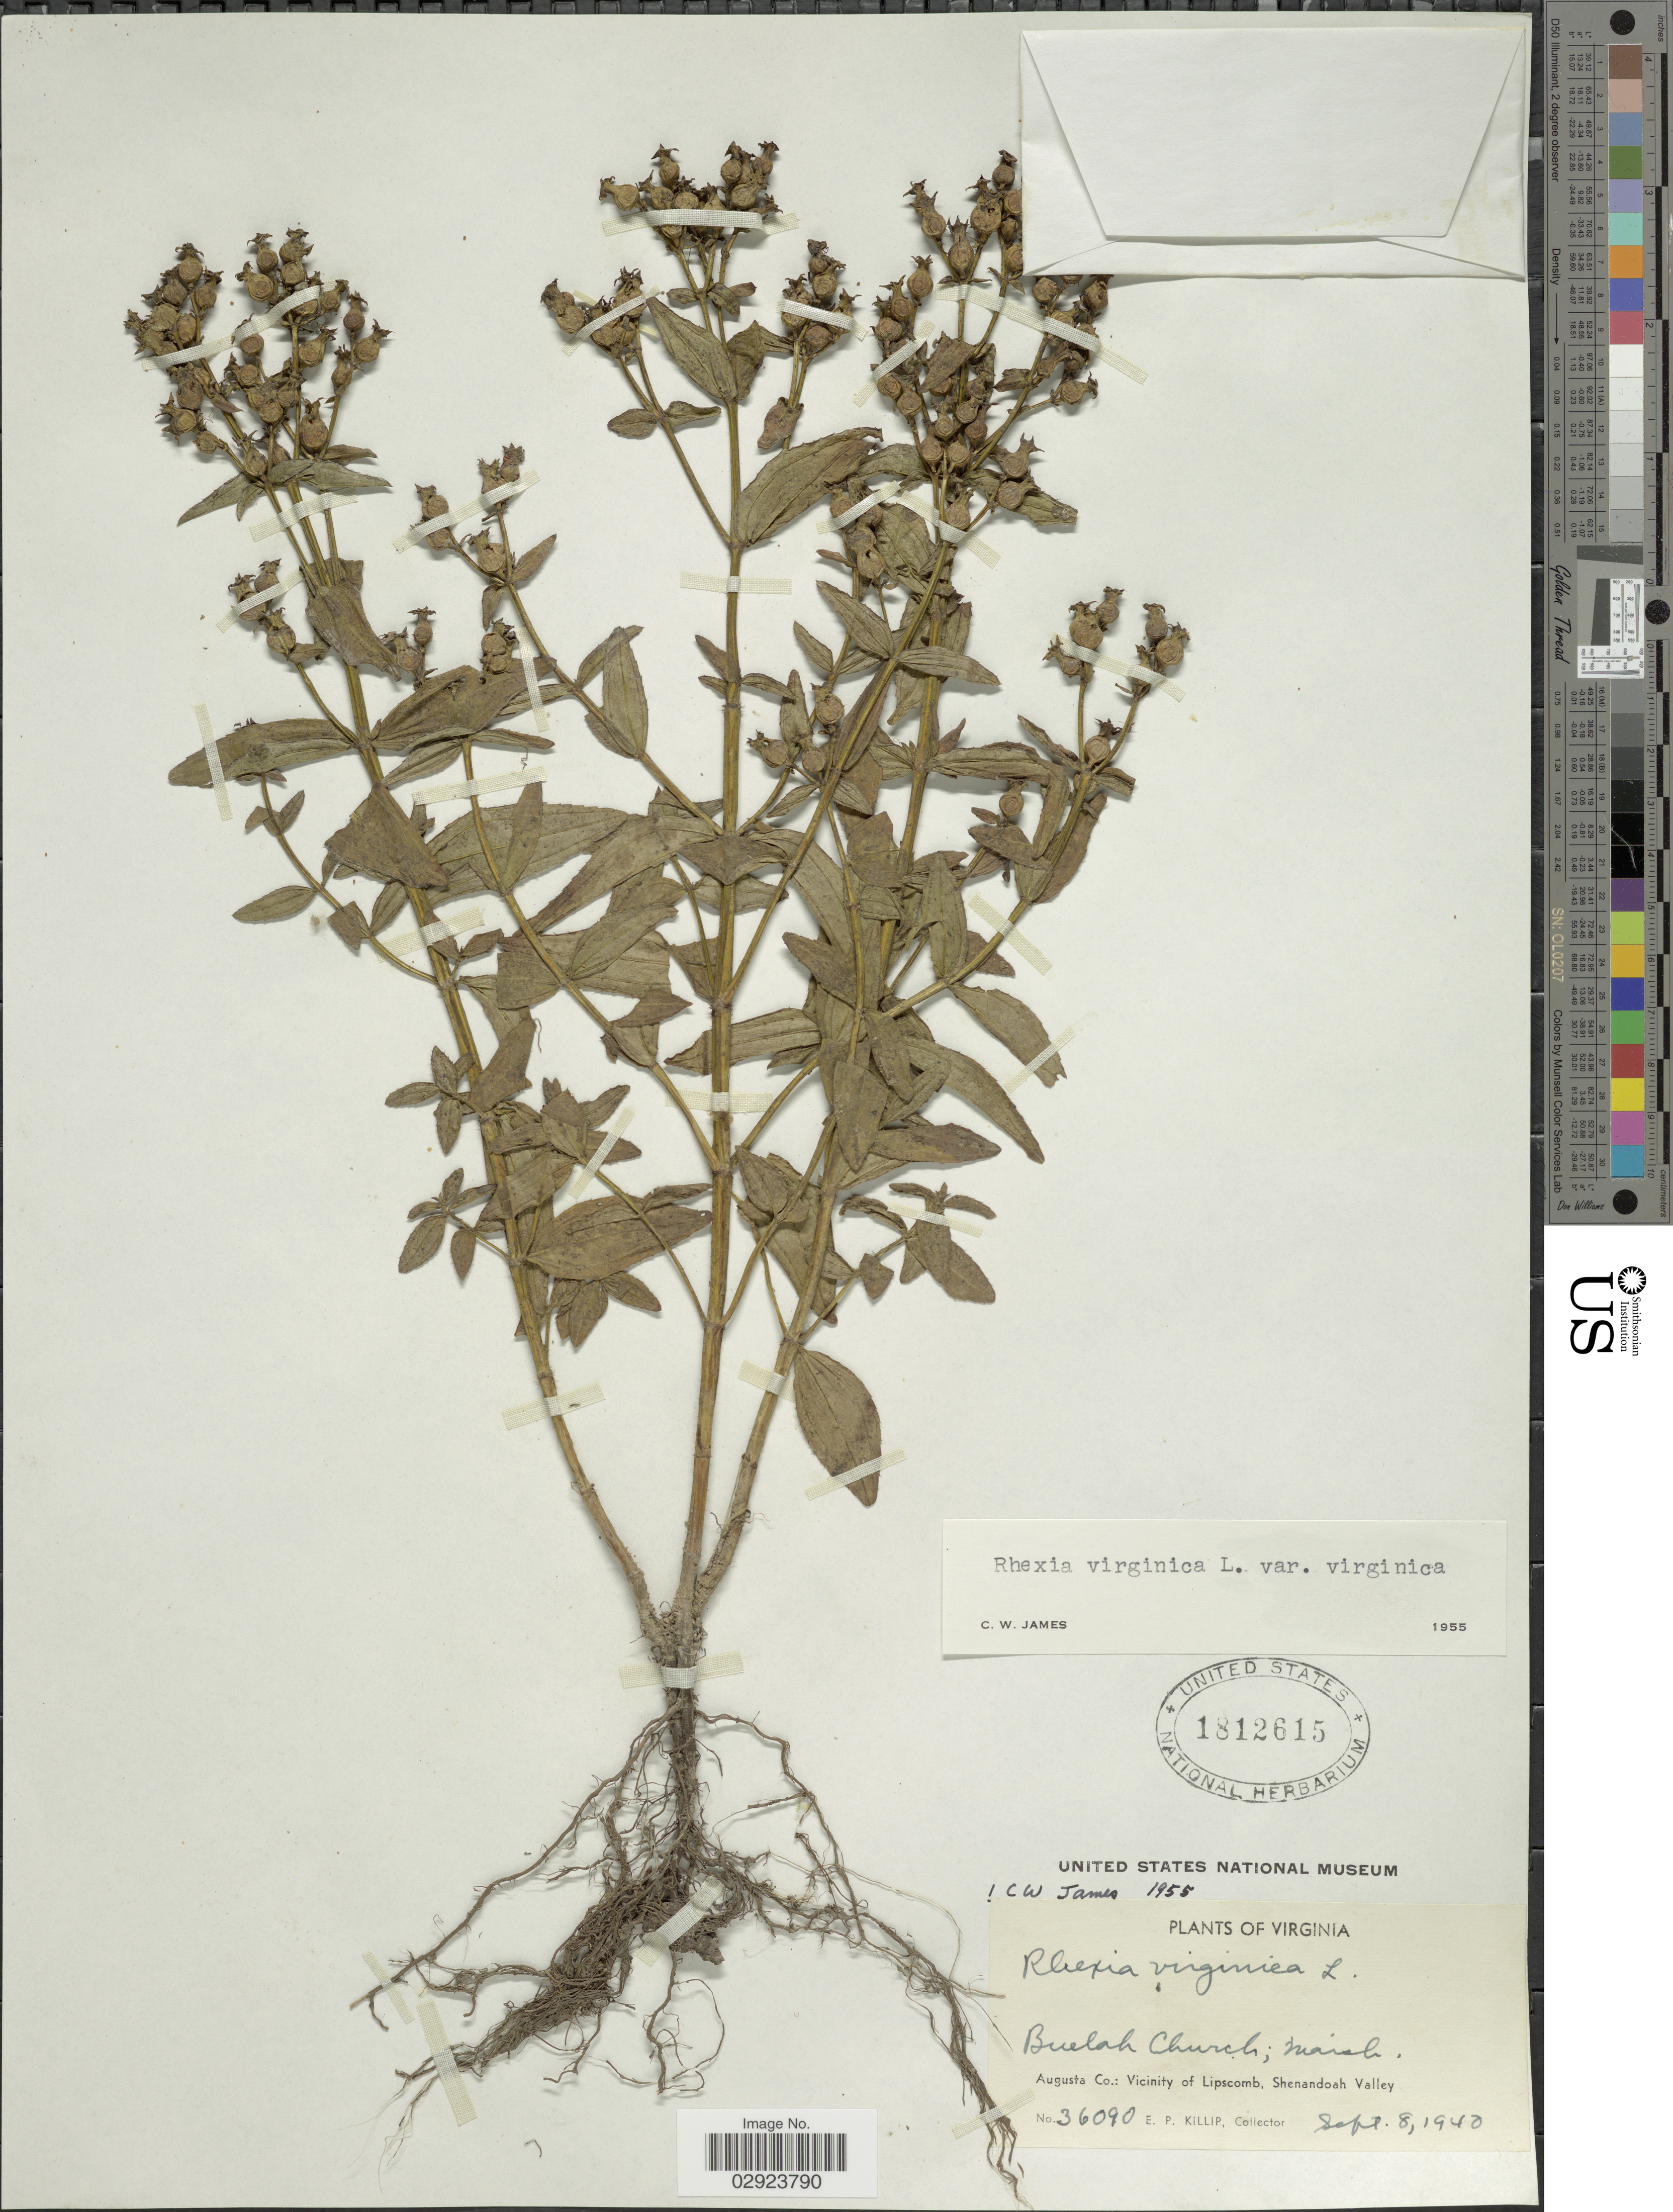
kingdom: Plantae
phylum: Tracheophyta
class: Magnoliopsida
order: Myrtales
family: Melastomataceae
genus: Rhexia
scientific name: Rhexia virginica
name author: L.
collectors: E. P. Killip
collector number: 36090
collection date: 1940-09-08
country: United States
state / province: Virginia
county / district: Augusta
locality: Buelah Church; Maiah. Augusta Co.: Vicinity of Lipscomb, Shenandoah Valley.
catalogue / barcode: US 1812615